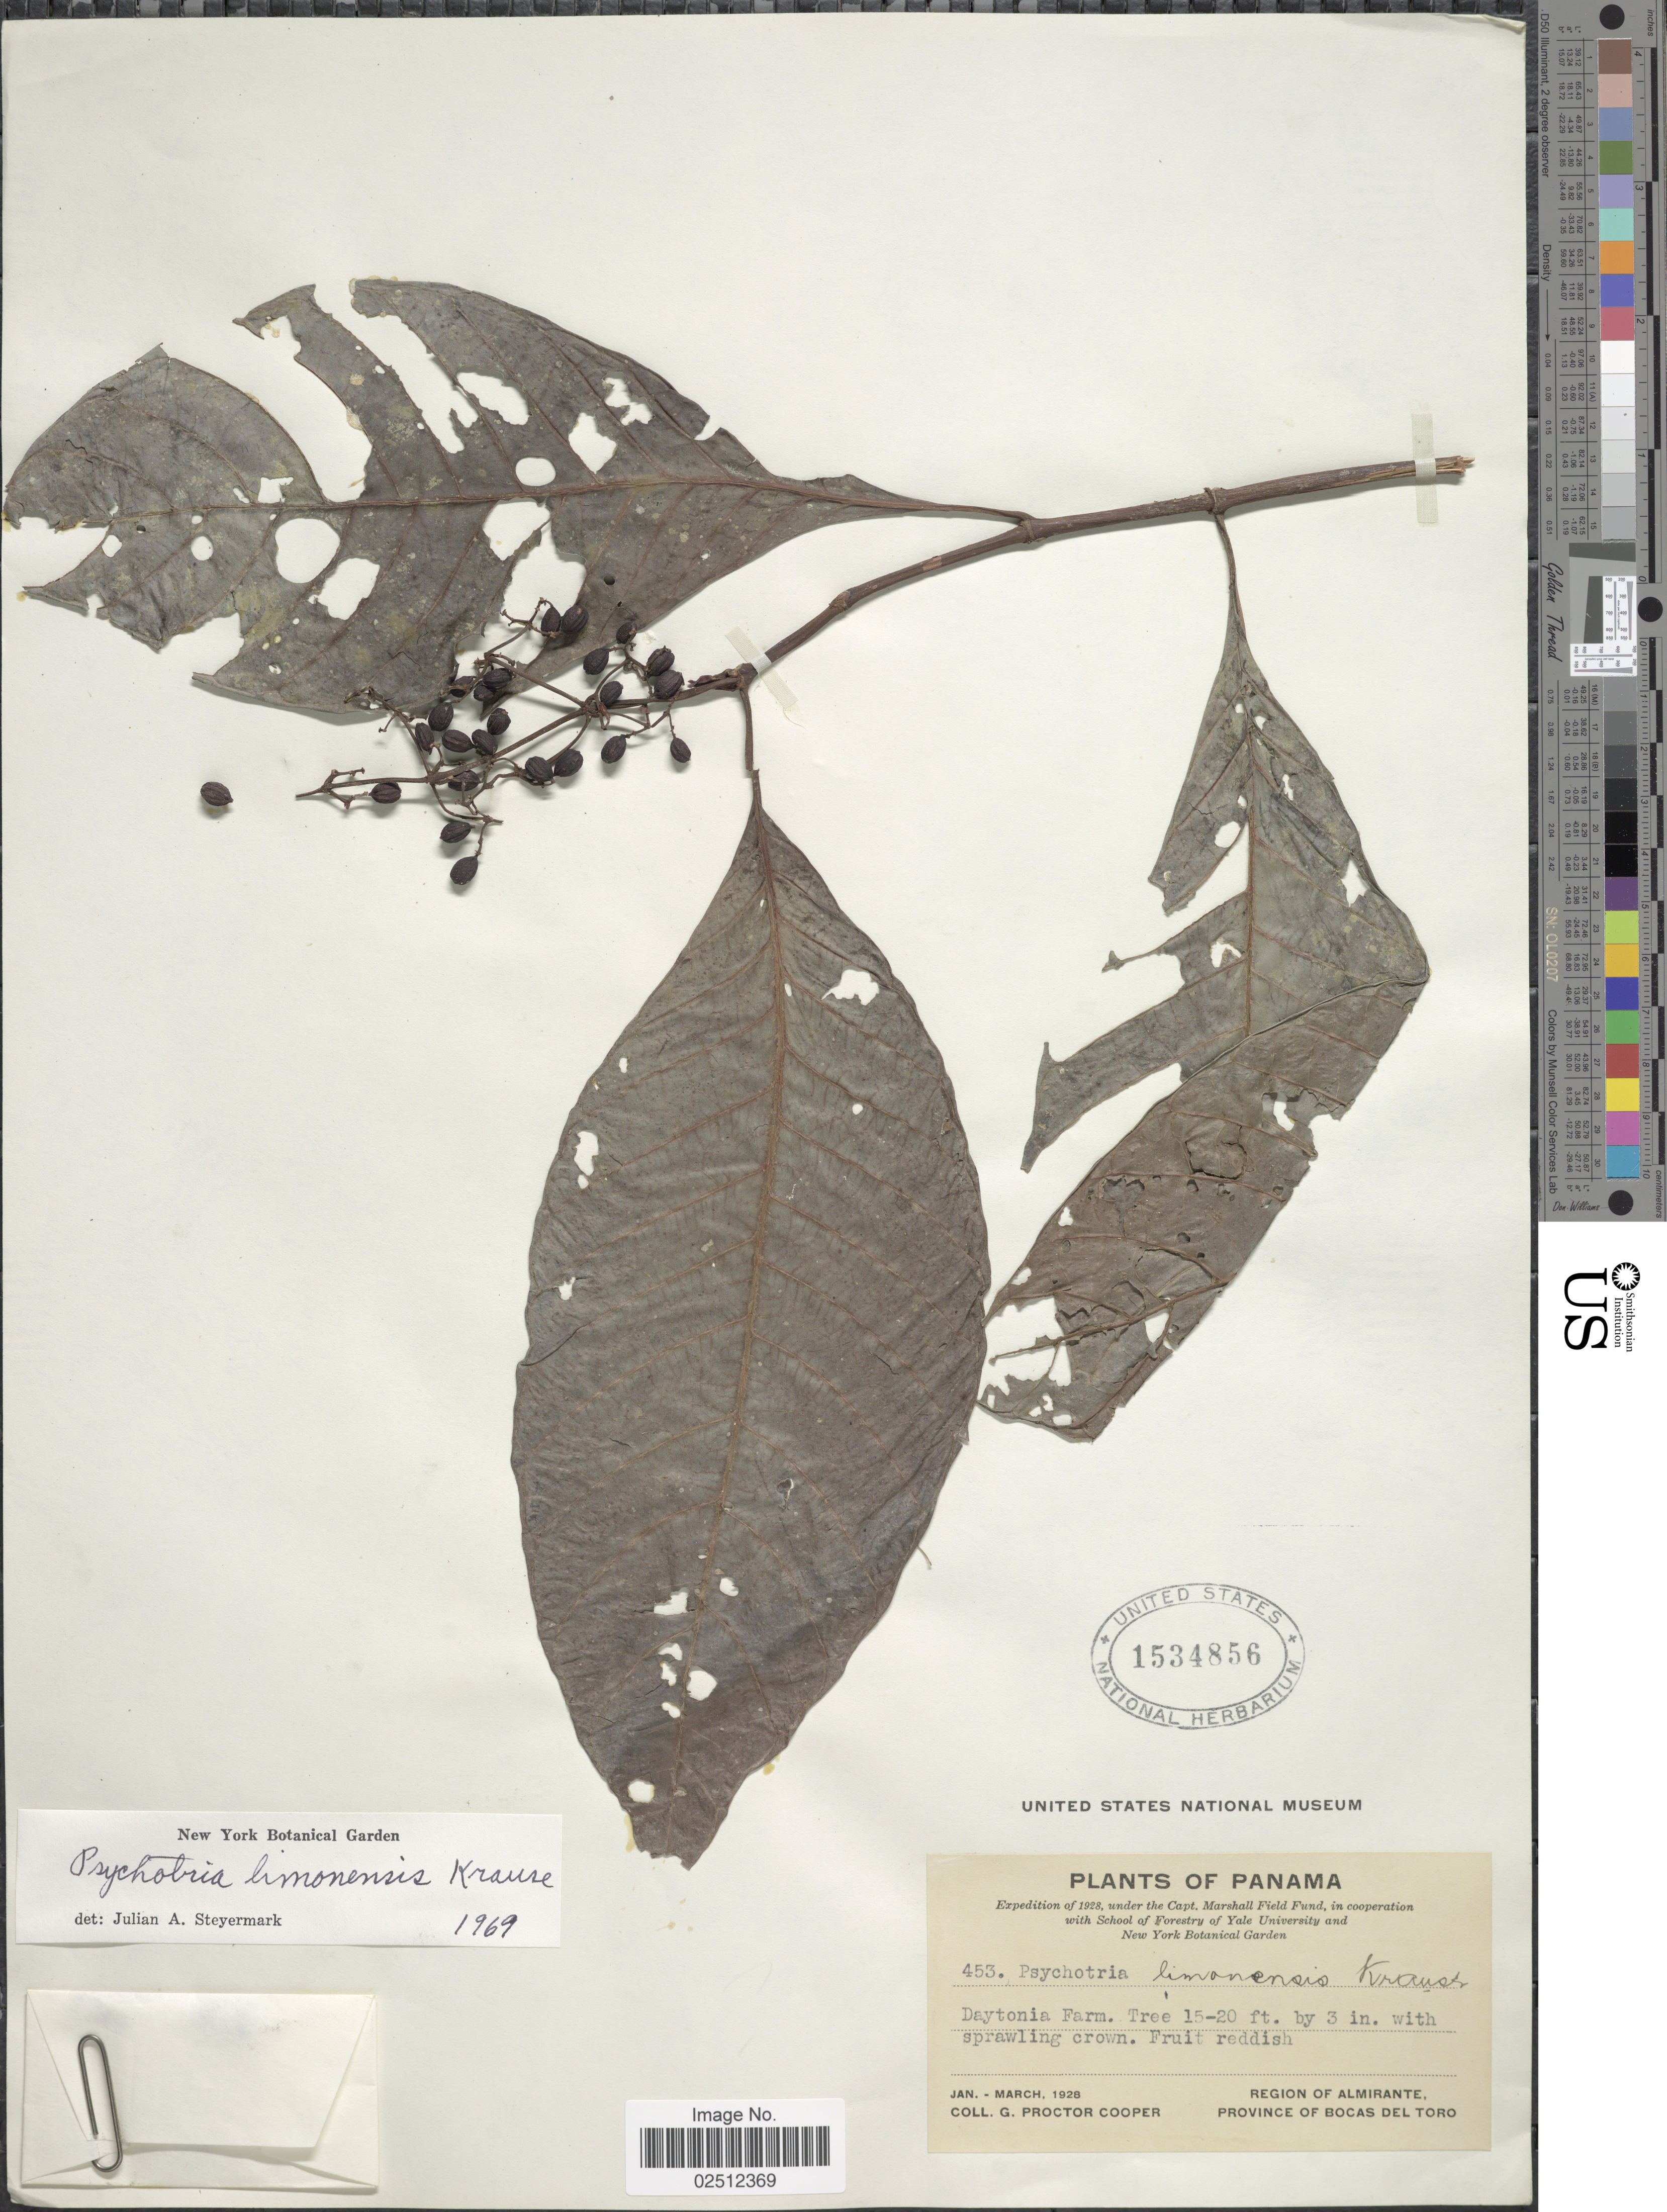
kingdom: Plantae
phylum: Tracheophyta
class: Magnoliopsida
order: Gentianales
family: Rubiaceae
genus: Psychotria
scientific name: Psychotria limonensis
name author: K. Krause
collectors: G. Cooper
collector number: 453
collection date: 1928-01/1928-03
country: Panama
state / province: Bocas del Toro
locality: Daytonia Farm, Region of Almirante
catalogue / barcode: US 1534856